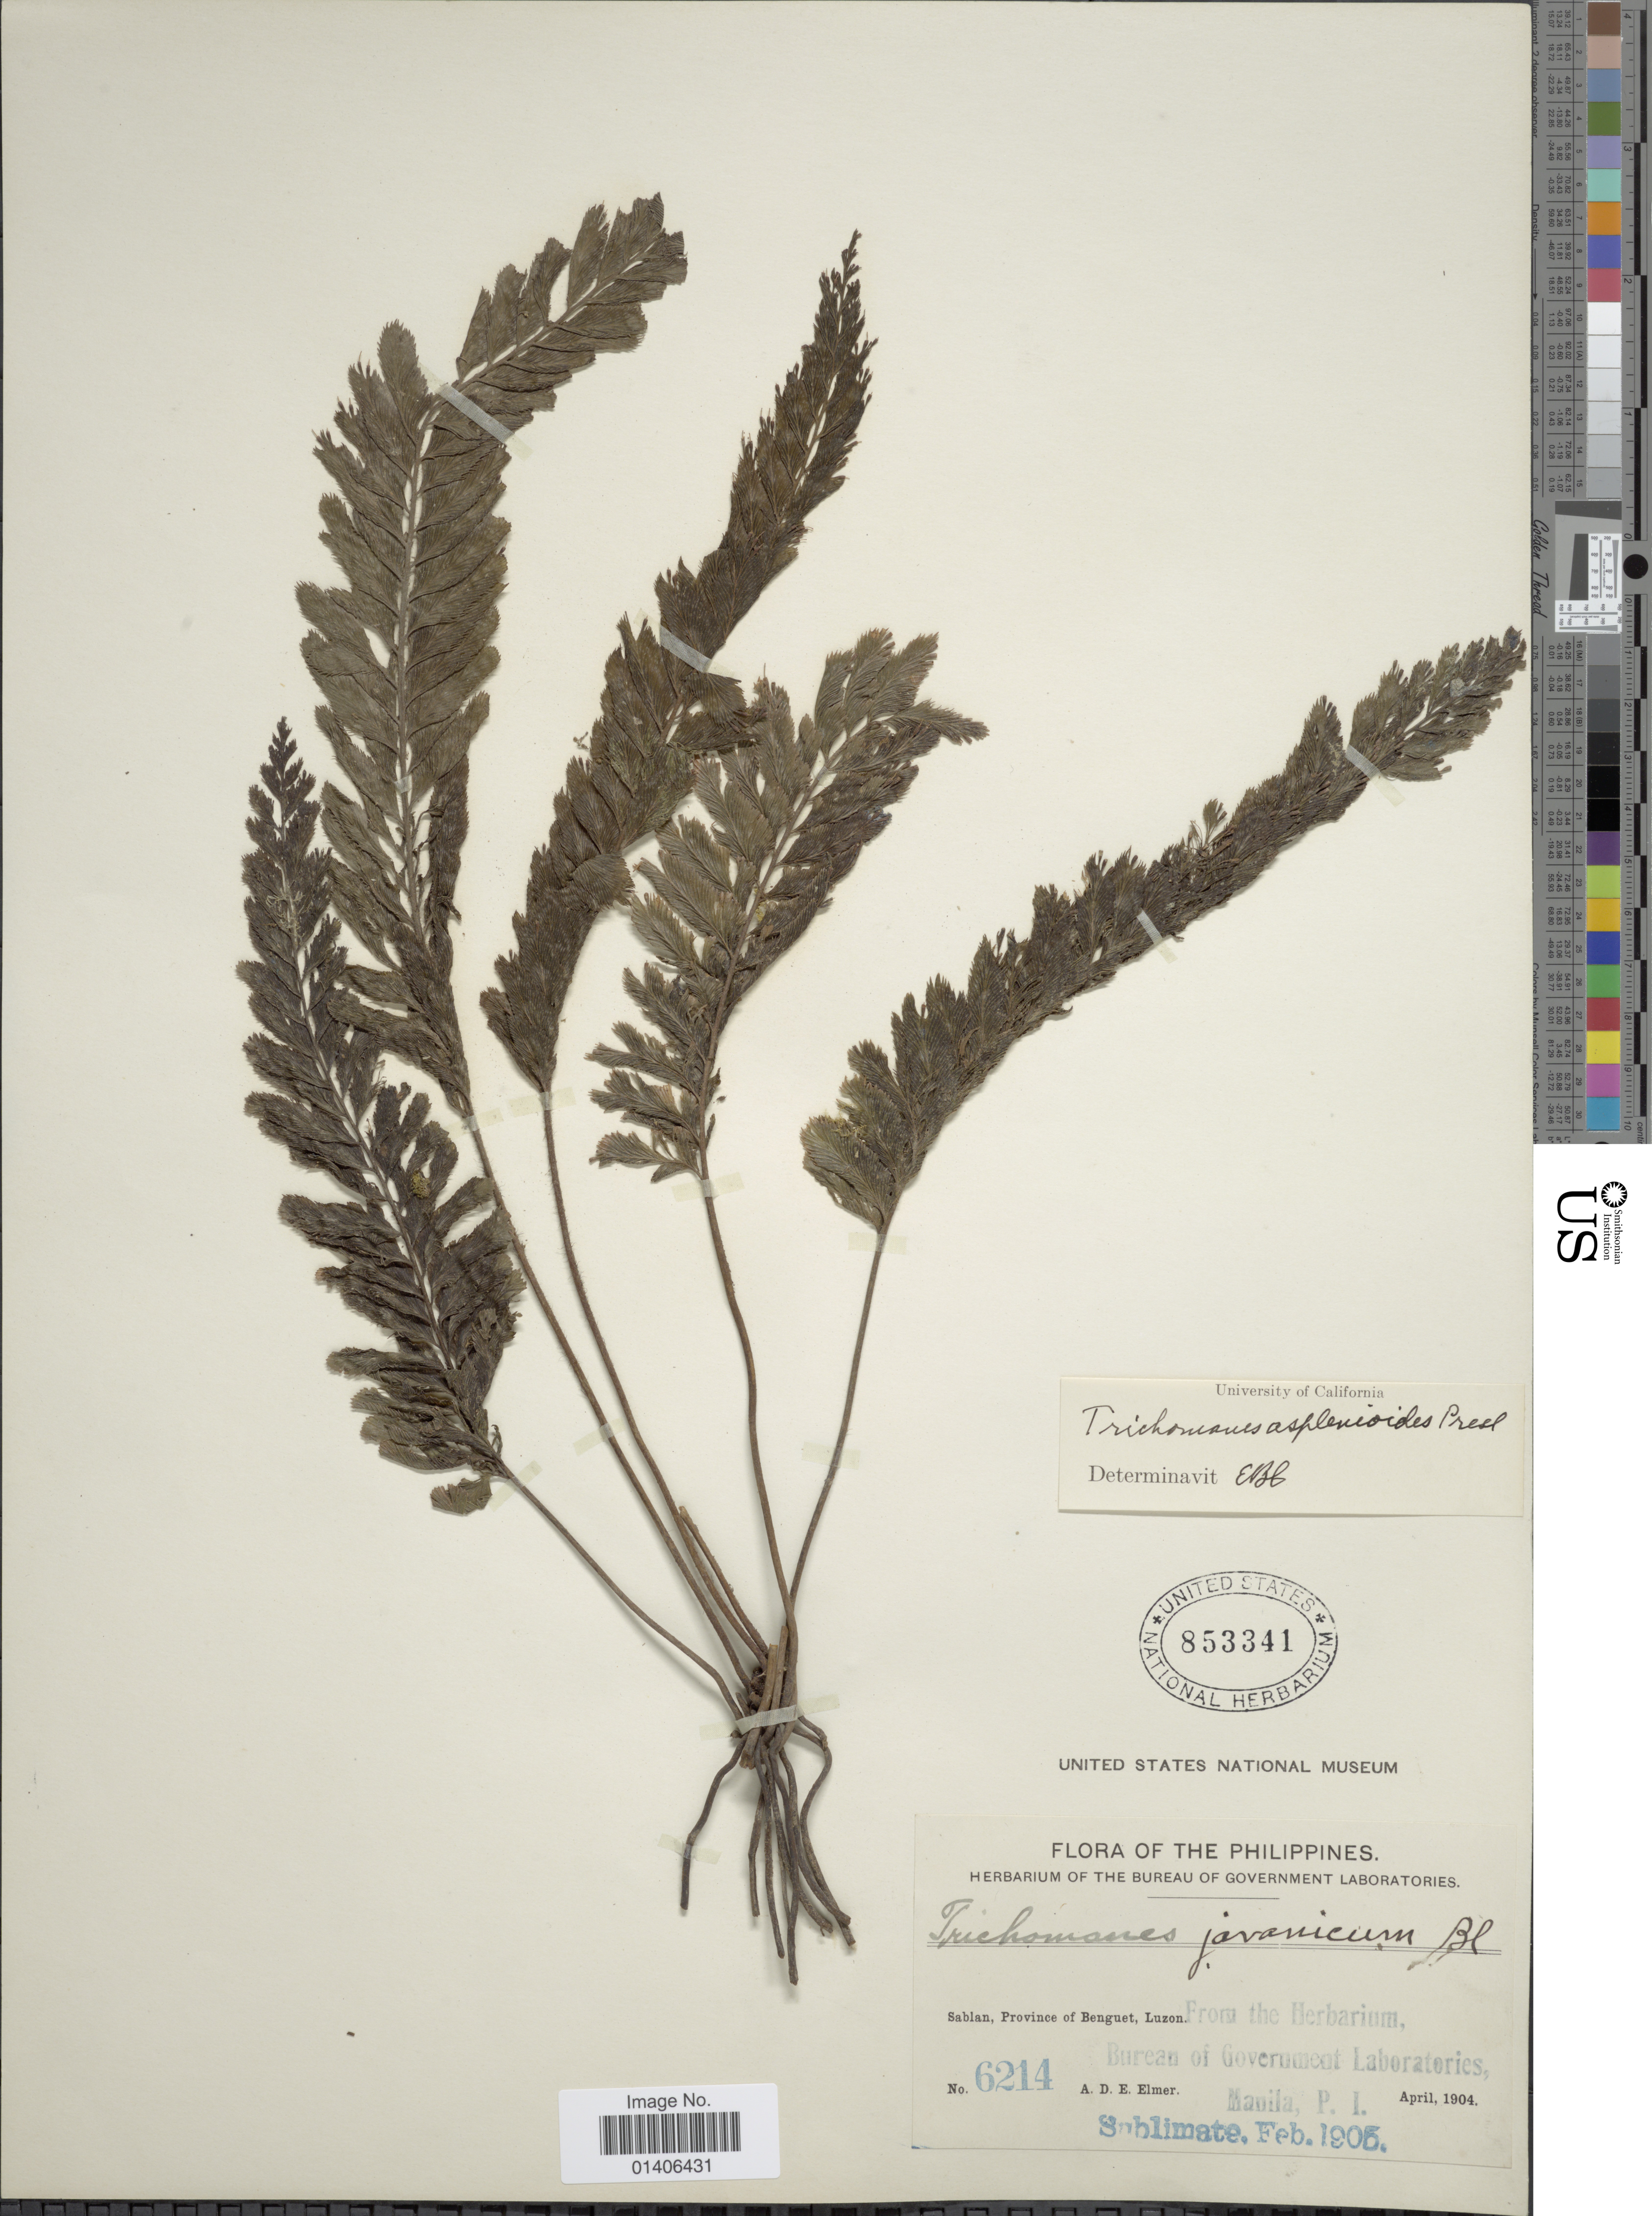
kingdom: Plantae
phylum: Tracheophyta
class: Polypodiopsida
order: Hymenophyllales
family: Hymenophyllaceae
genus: Cephalomanes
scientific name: Cephalomanes javanicum var. asplenoides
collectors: A. D. E. Elmer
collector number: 6214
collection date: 1904-04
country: Philippines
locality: Sablan. Province of Buenguet, Luzon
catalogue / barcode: US 853341